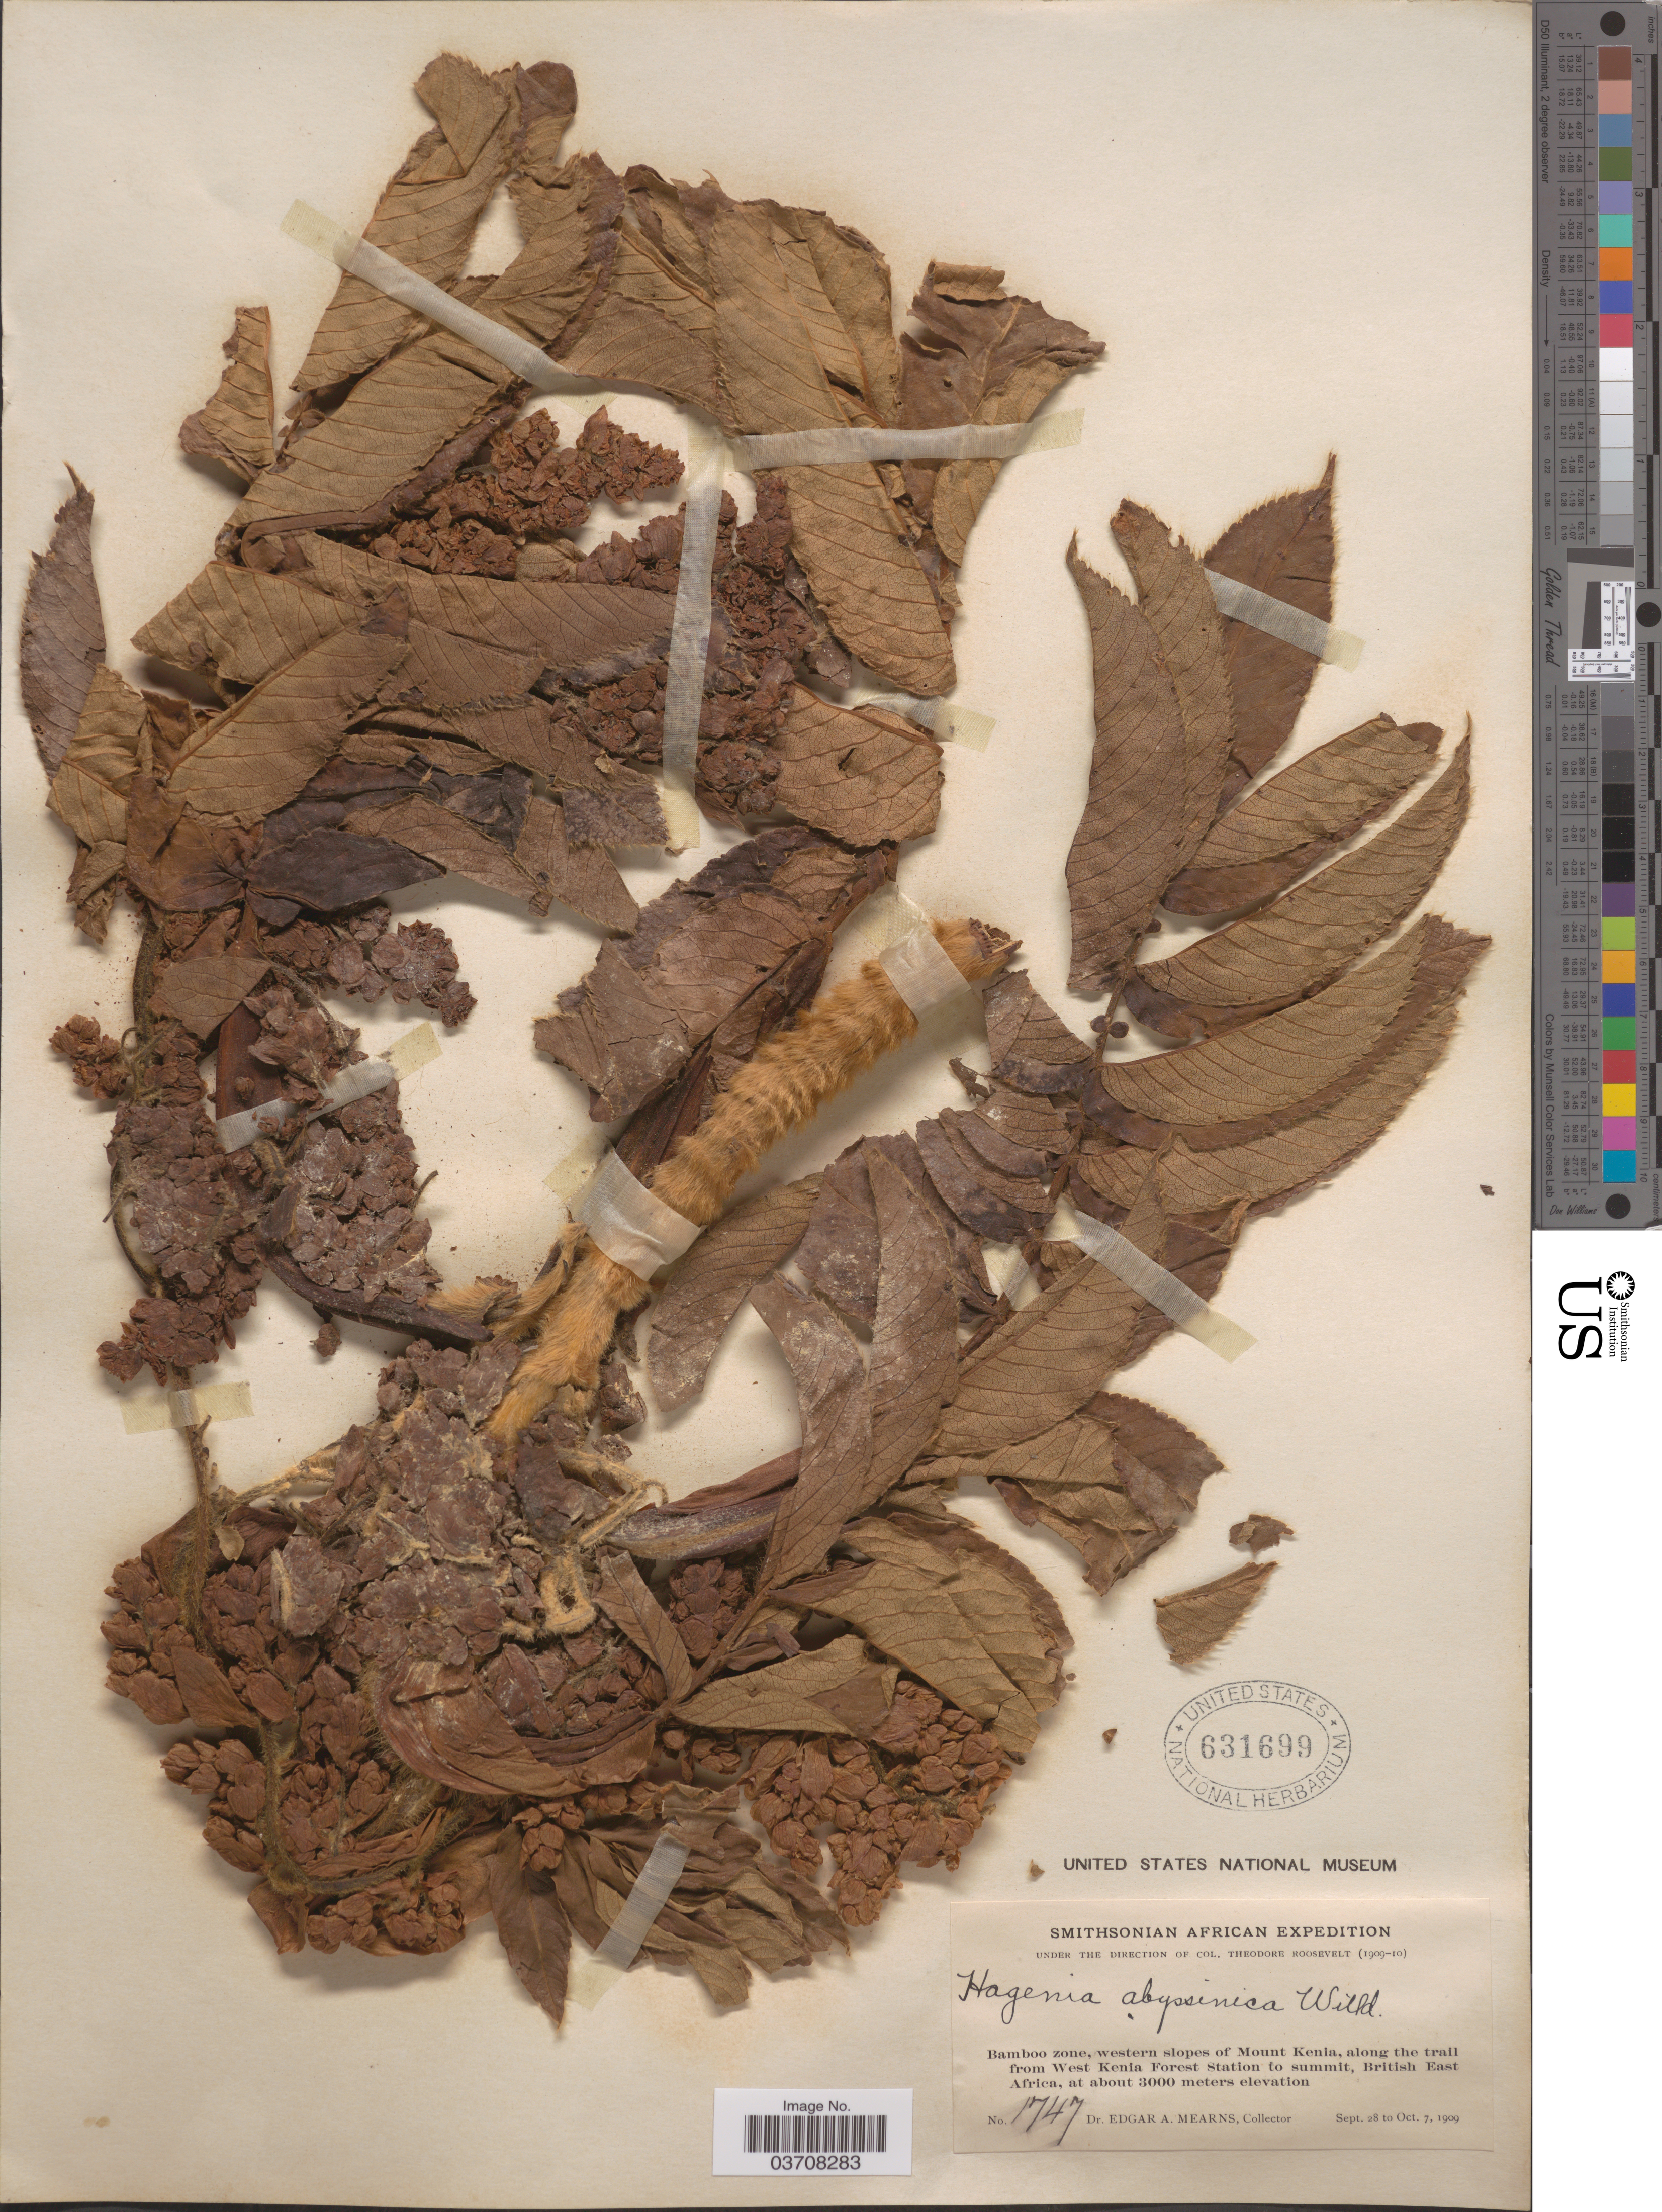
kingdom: Plantae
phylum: Tracheophyta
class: Magnoliopsida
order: Rosales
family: Rosaceae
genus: Hagenia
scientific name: Hagenia abyssinica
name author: (Bruce) J.F. Gmel.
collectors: E. A. Mearns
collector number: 1747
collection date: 1909-09-28/1909-10-07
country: Kenya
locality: Bamboo zone, western slopes of Mount Kenia, along the trail from West Kenia Forest Station to summit, british East Africa.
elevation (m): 3000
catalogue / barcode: US 631699